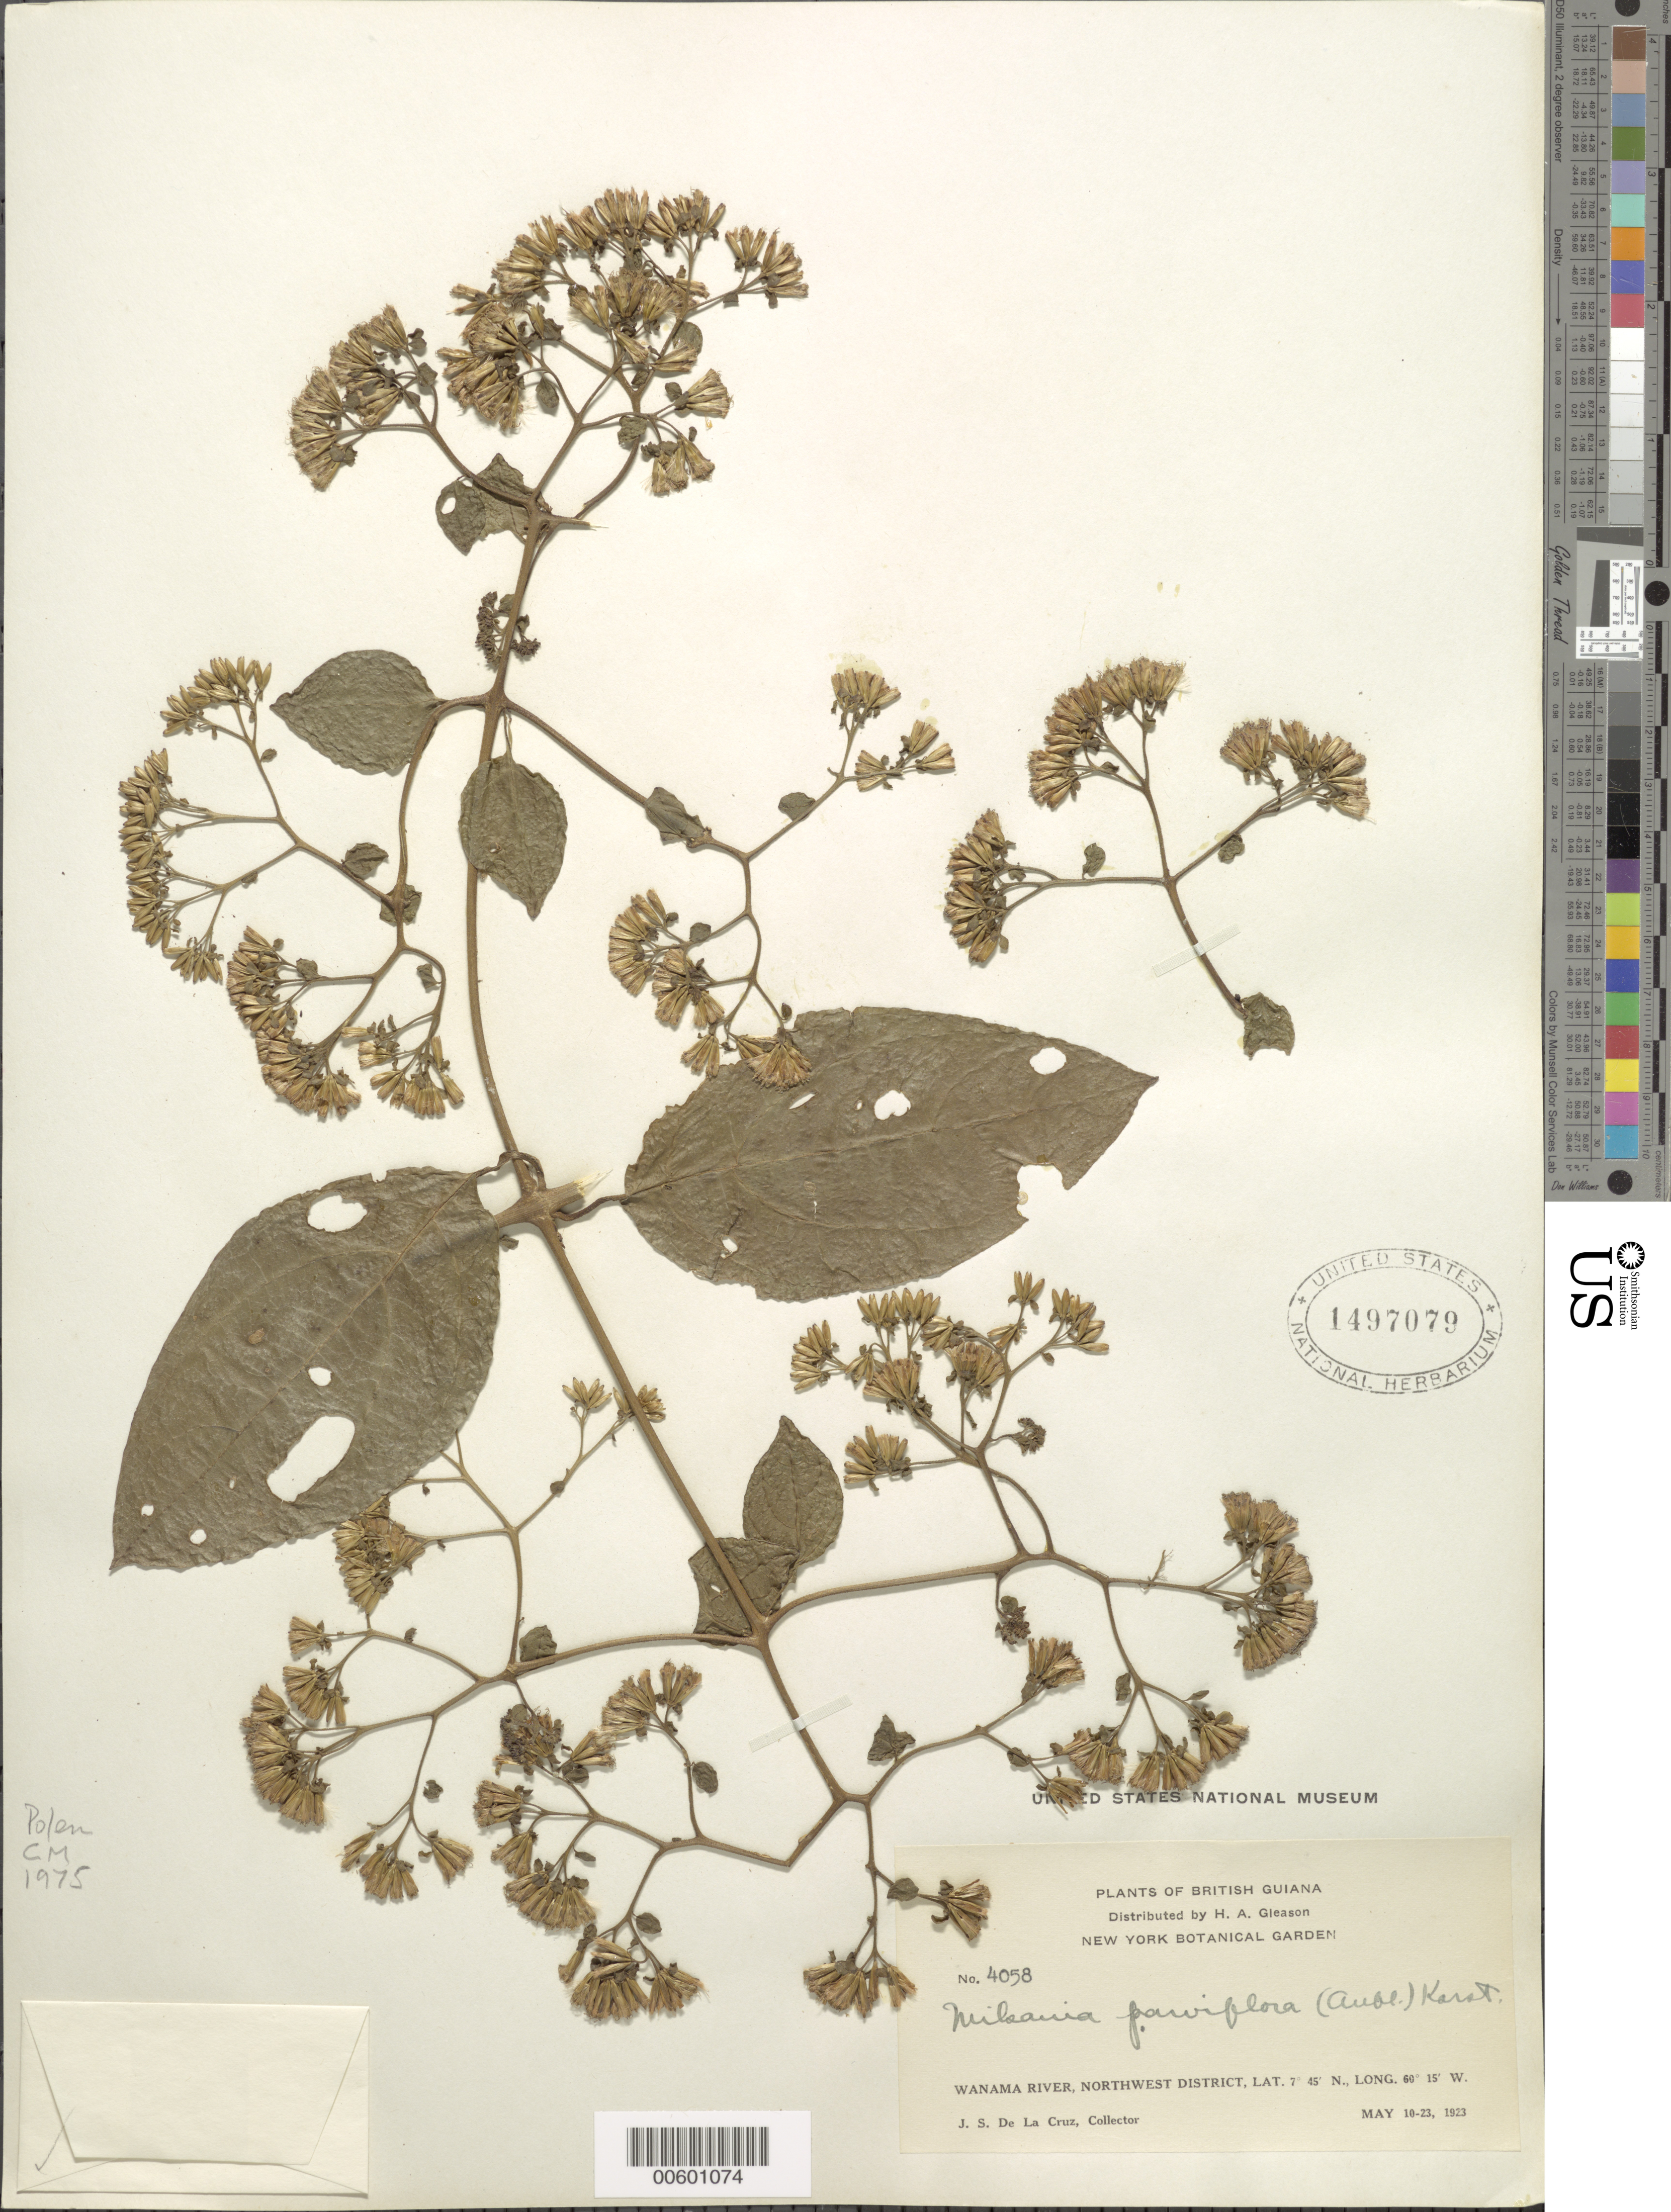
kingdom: Plantae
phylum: Tracheophyta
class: Magnoliopsida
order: Asterales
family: Asteraceae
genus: Mikania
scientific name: Mikania parviflora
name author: (Aubl.) H. Karst.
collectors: J. S. de la Cruz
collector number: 4058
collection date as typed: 10-May-23 to 23-May-23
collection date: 1923-05-10/1923-05-23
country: Guyana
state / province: Barima-Waini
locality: Wanama R., NW District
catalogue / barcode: US 1497079